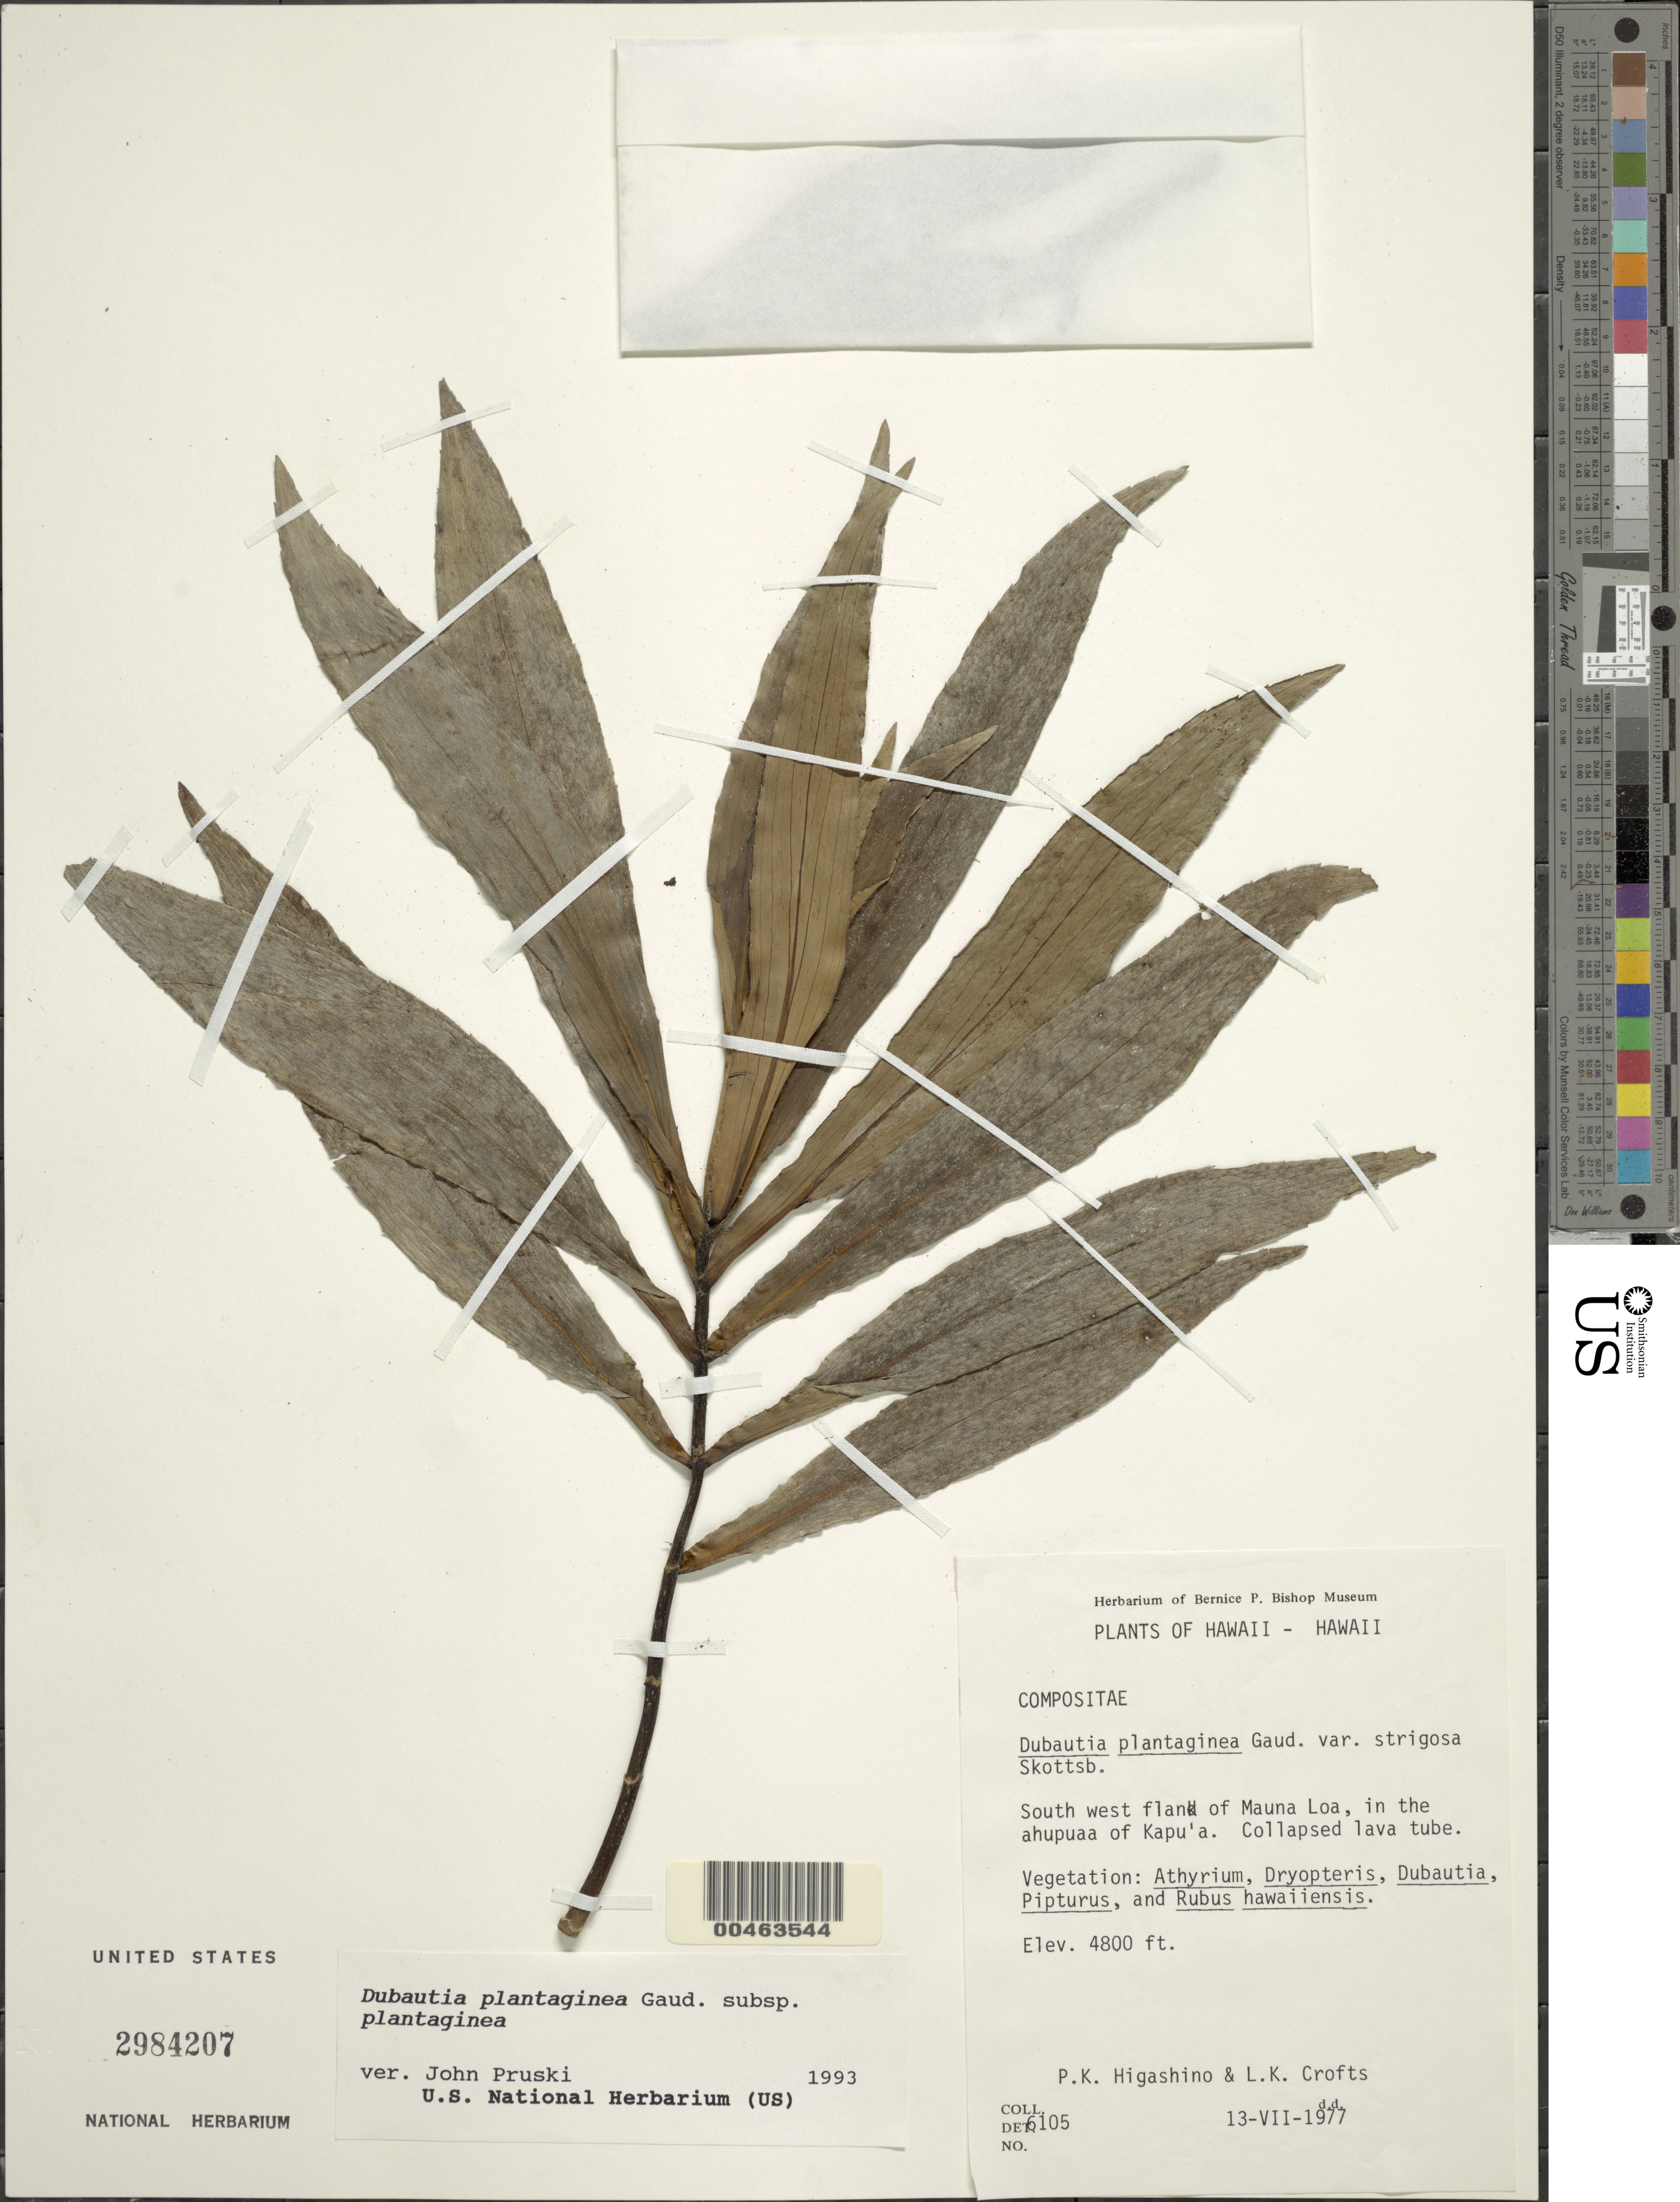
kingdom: Plantae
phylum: Tracheophyta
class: Magnoliopsida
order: Asterales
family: Asteraceae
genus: Dubautia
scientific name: Dubautia plantaginea subsp. plantaginea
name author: Gaudich.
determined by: Pruski, J. F.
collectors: P. Higashino & L. Crofts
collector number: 6105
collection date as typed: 13 Jul 1977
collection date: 1977-07-13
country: United States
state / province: Hawaii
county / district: Hawaii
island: Hawaii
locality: South west flank of Mauna Loa, in the ahupuaa of Kapu'a.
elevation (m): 1463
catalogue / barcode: US 2984207